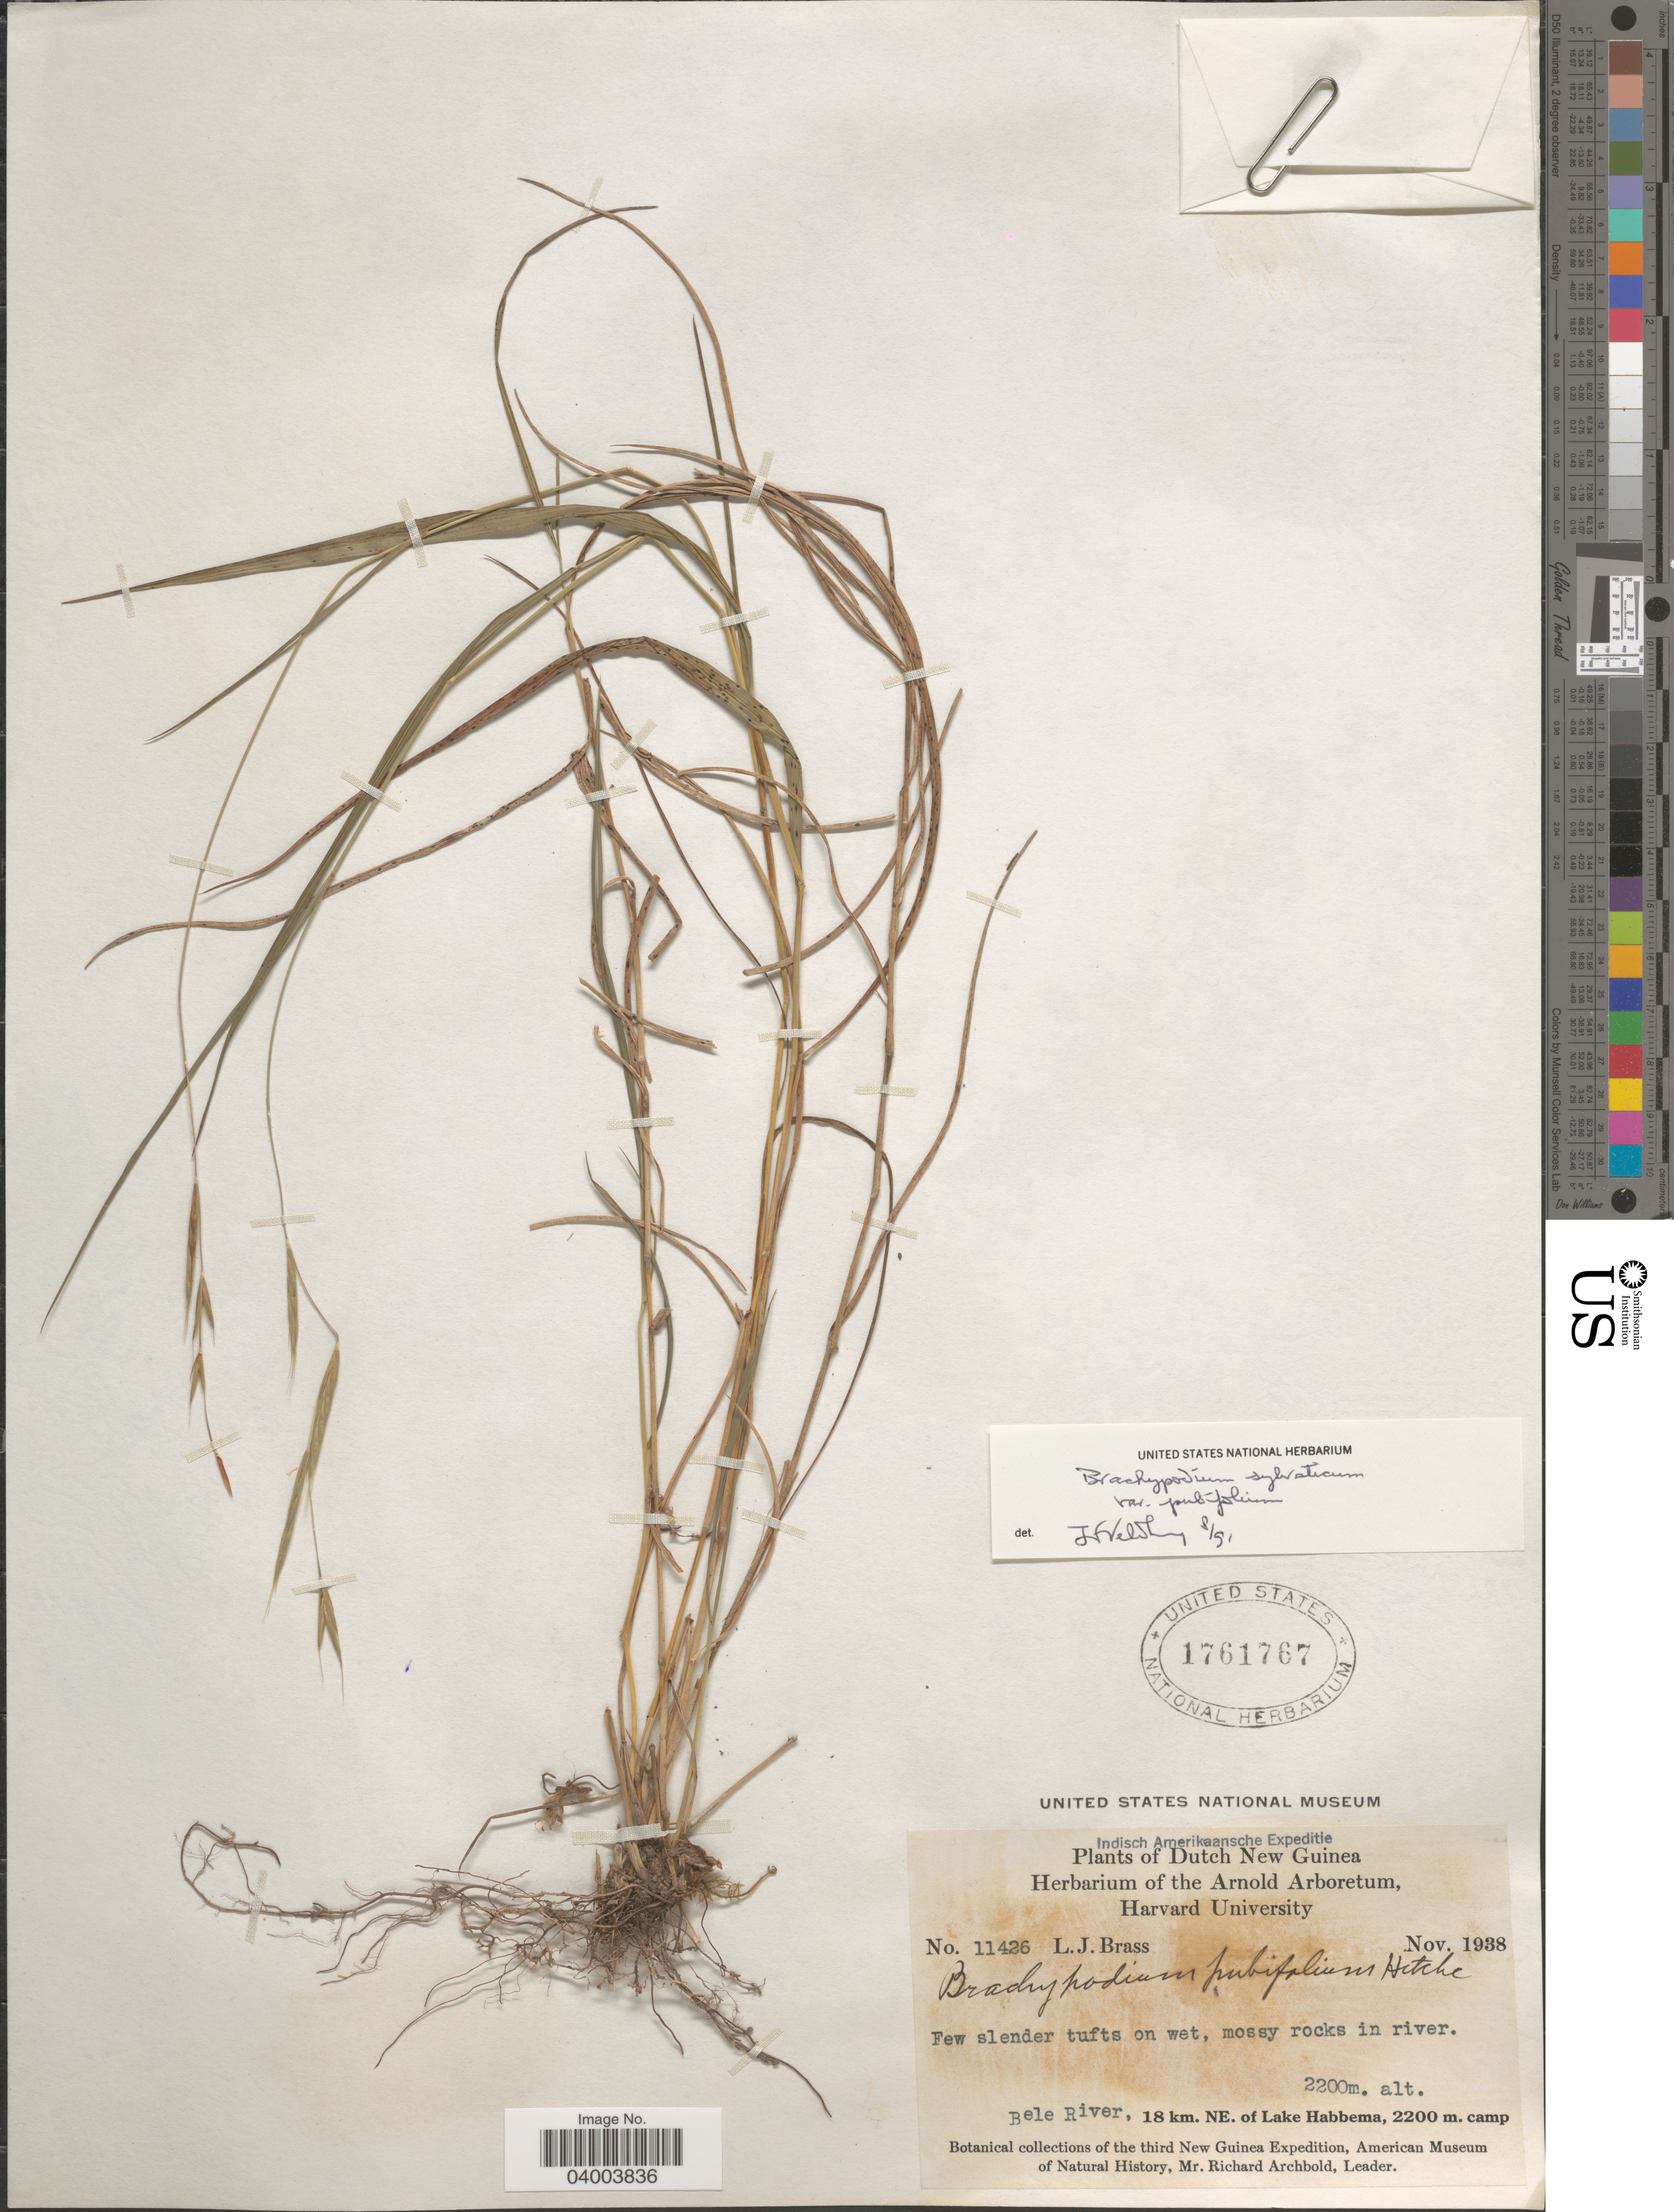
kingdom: Plantae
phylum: Tracheophyta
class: Liliopsida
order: Poales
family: Poaceae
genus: Brachypodium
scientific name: Brachypodium sylvaticum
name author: (Huds.) P. Beauv.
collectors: L. J. Brass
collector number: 11426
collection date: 1938-11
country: Indonesia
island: New Guinea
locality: Dutch New Guinea. Bele River, 18 km. NE. of Lake Habbema.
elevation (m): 2200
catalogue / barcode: US 1761767